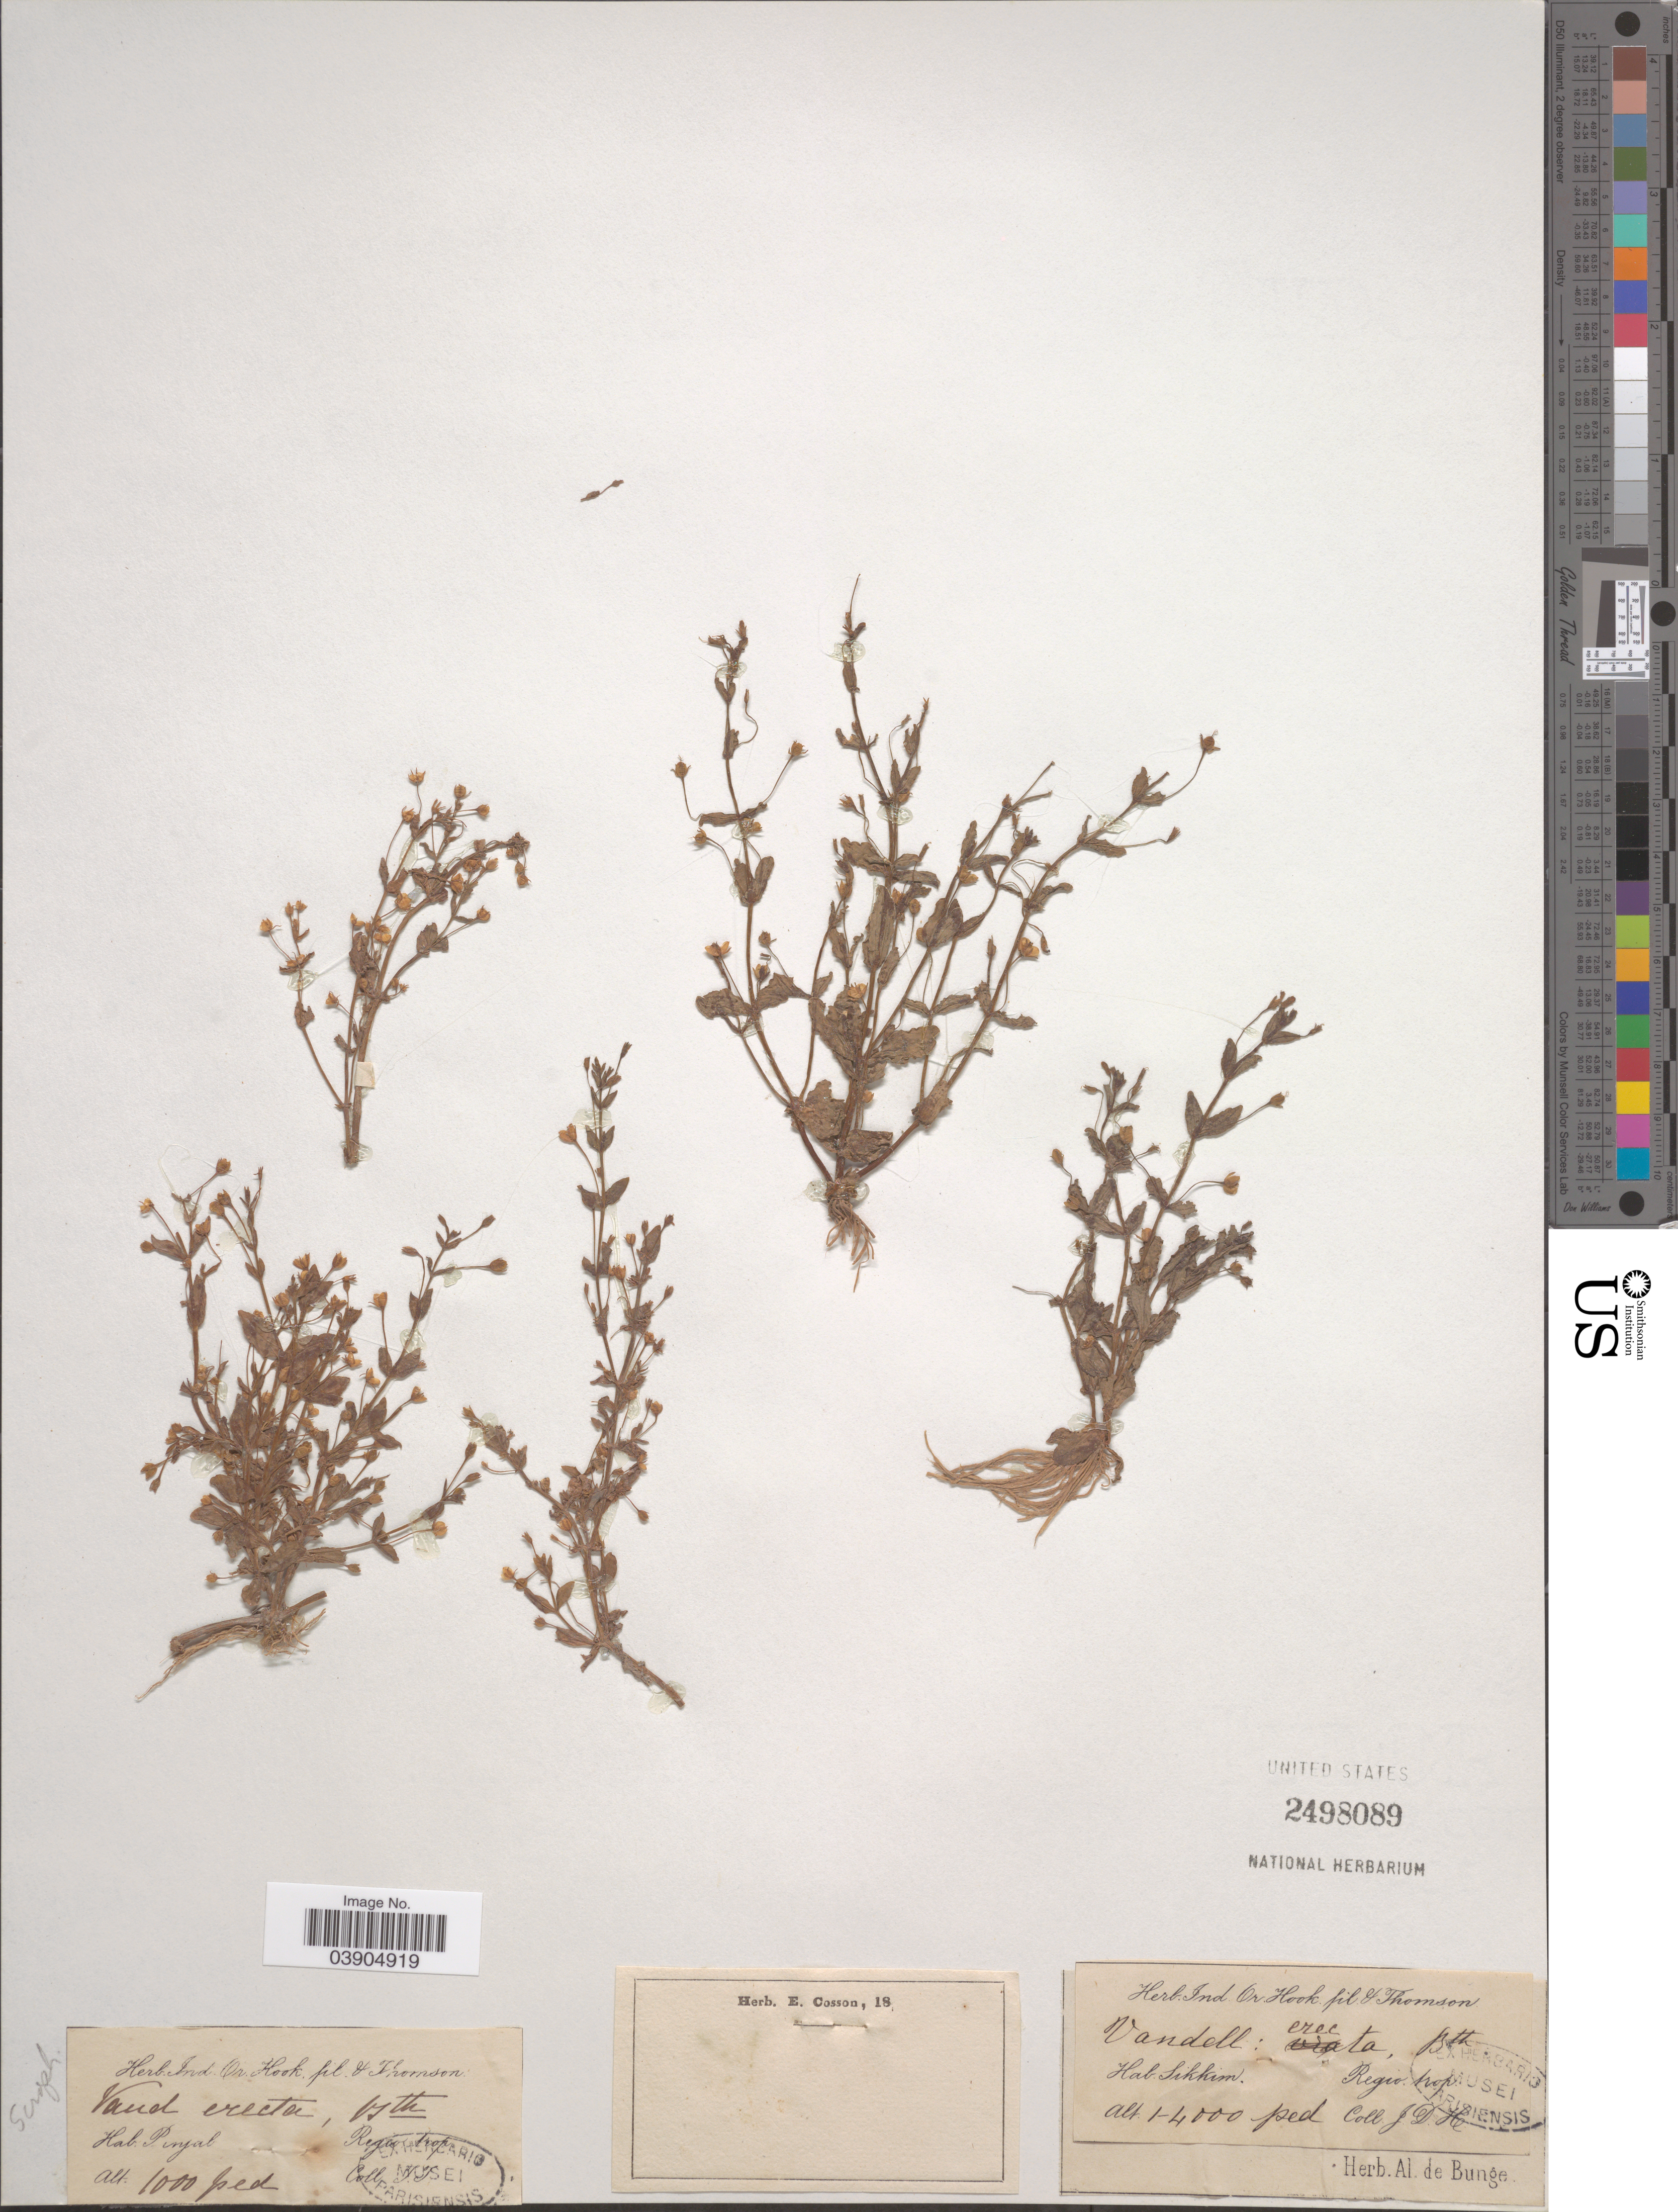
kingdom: Plantae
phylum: Tracheophyta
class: Magnoliopsida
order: Lamiales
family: Linderniaceae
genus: Vandellia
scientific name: Vandellia erecta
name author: Benth.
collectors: J. D. Hooker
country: India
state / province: Sikkim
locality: Punjab. Regio trop.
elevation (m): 305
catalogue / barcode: US 2498089